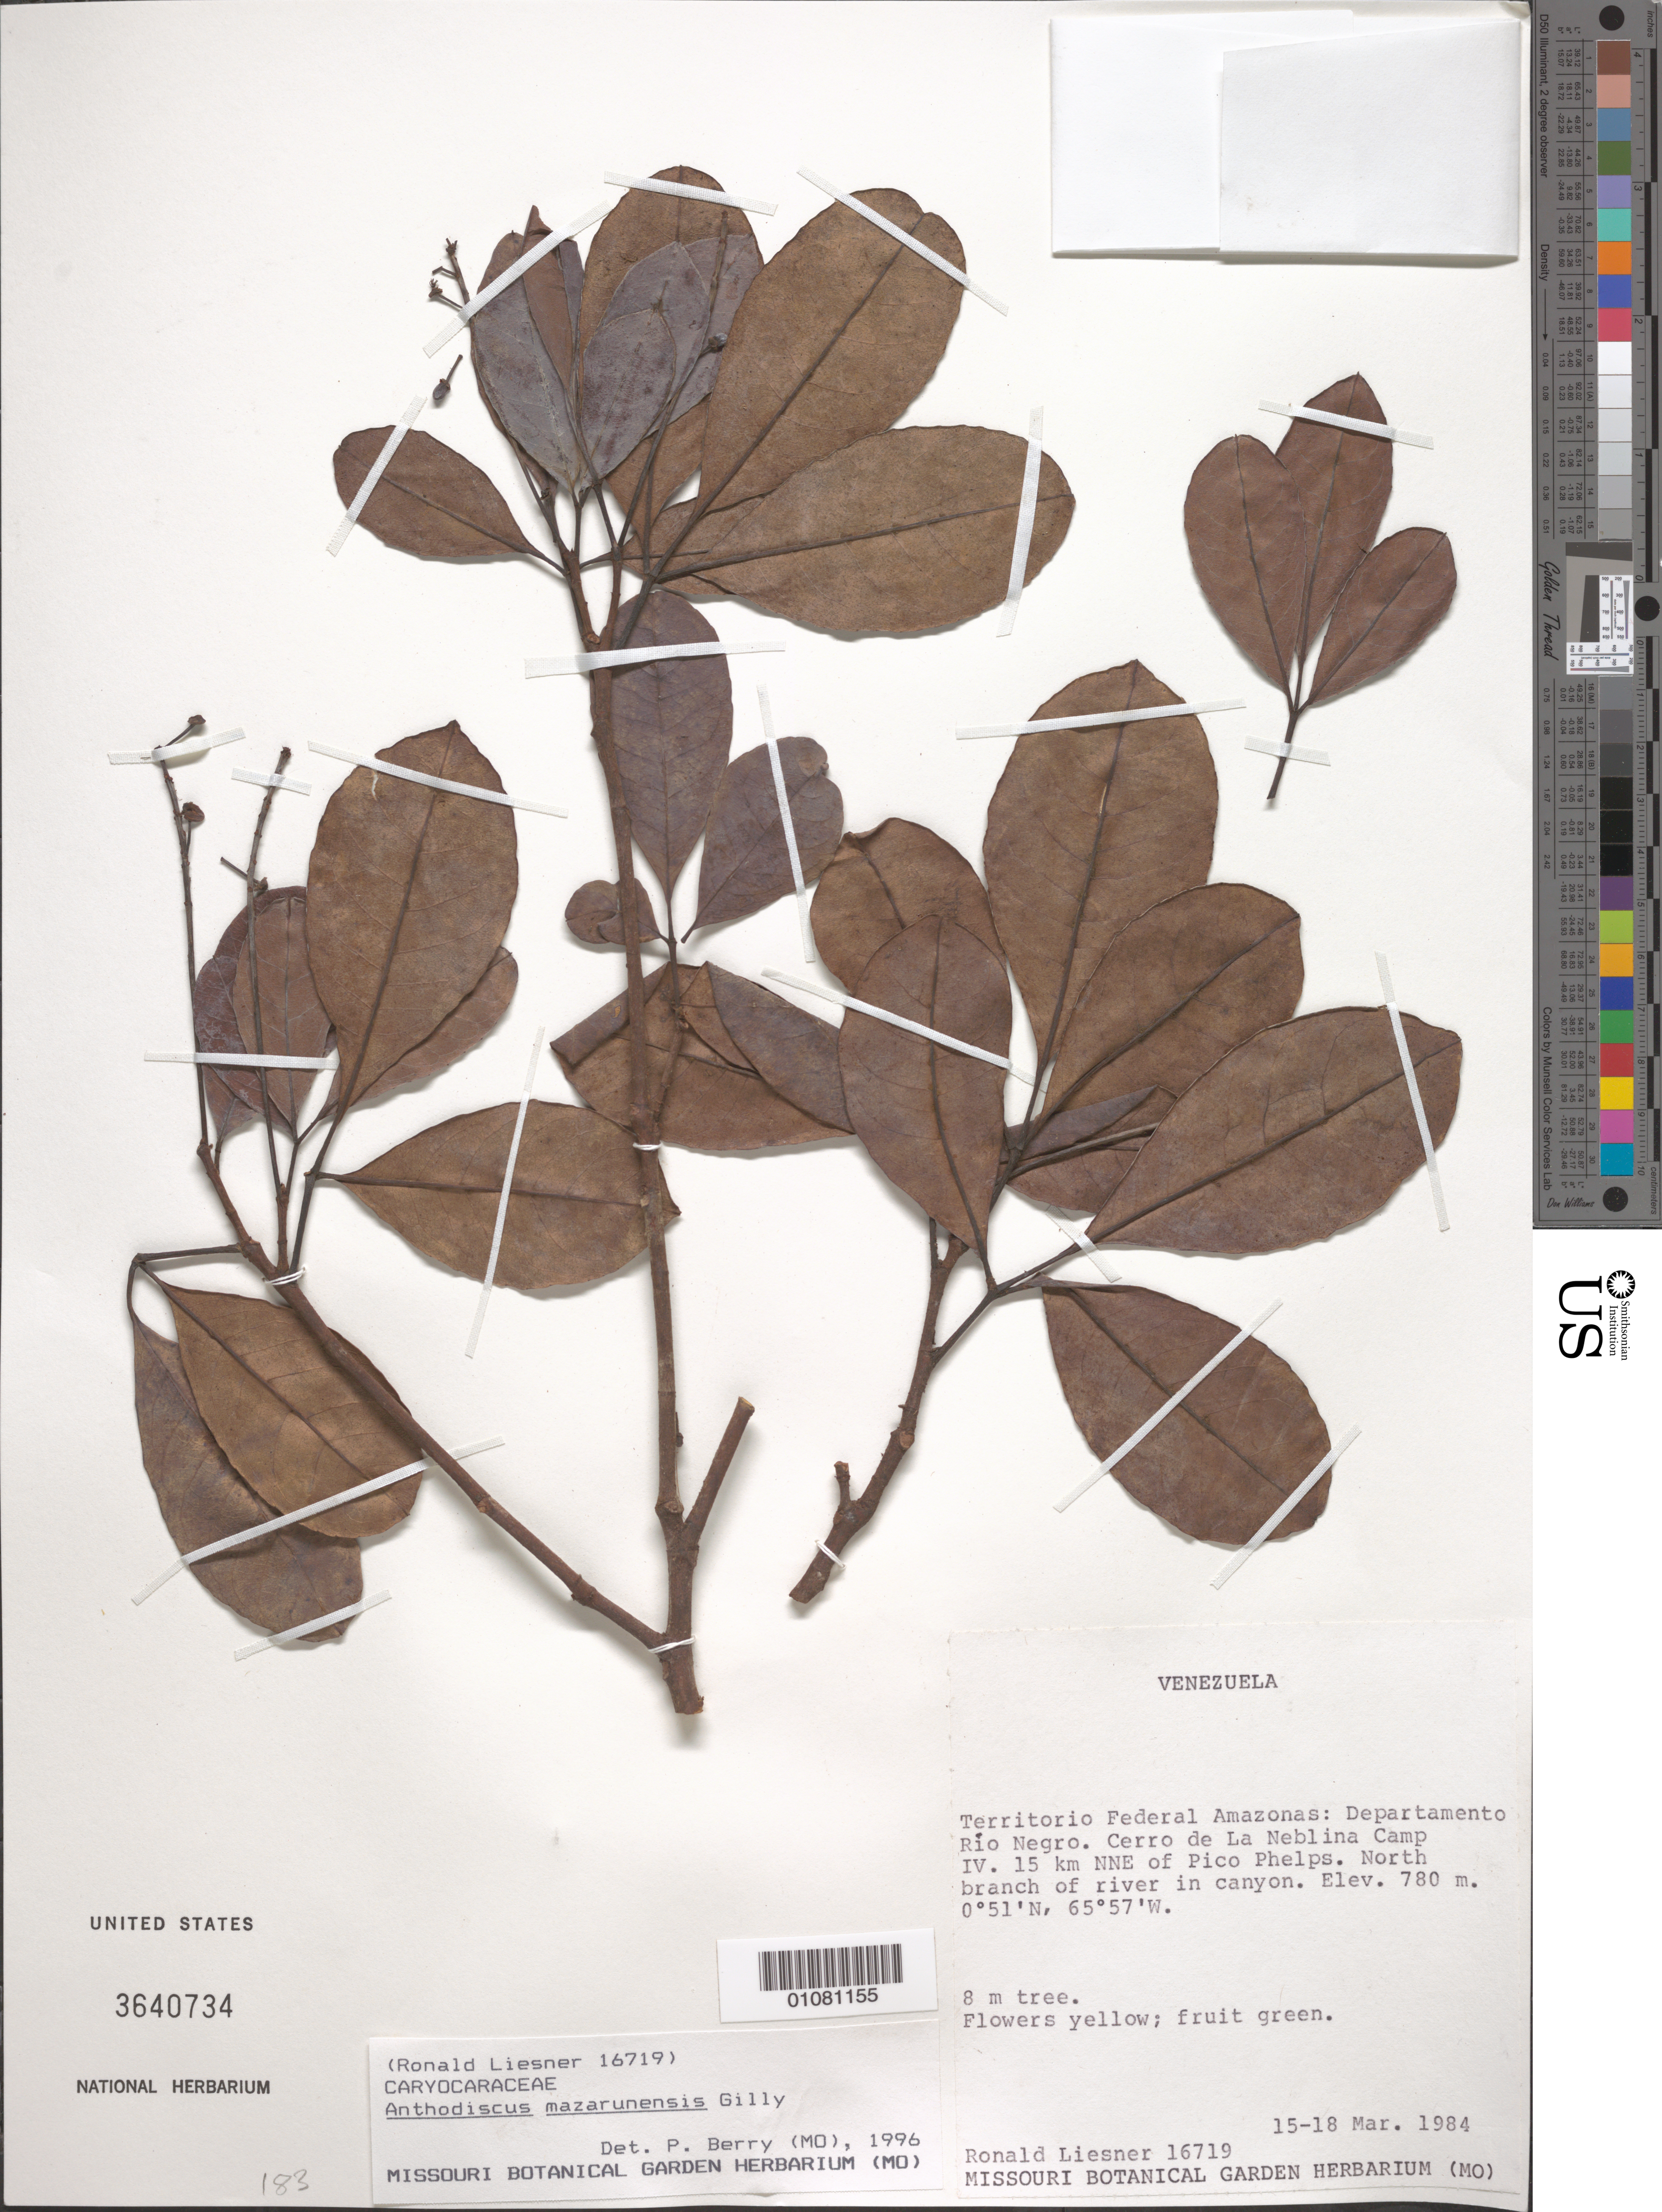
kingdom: Plantae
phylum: Tracheophyta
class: Magnoliopsida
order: Malpighiales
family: Caryocaraceae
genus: Anthodiscus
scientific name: Anthodiscus mazarunensis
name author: Gilly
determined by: Berry, P. E., (WIS), University of Wisconsin - Madison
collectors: R. L. Liesner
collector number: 16719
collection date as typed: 15-Mar-84 to 18-Mar-84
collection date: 1984-03-15/1984-03-18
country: Venezuela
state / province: Amazonas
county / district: Río Negro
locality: Cerro de La Neblina Camp IV, 15 km NNE of Pico Phelps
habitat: North branch of river in canyon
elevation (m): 780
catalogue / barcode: US 3640734